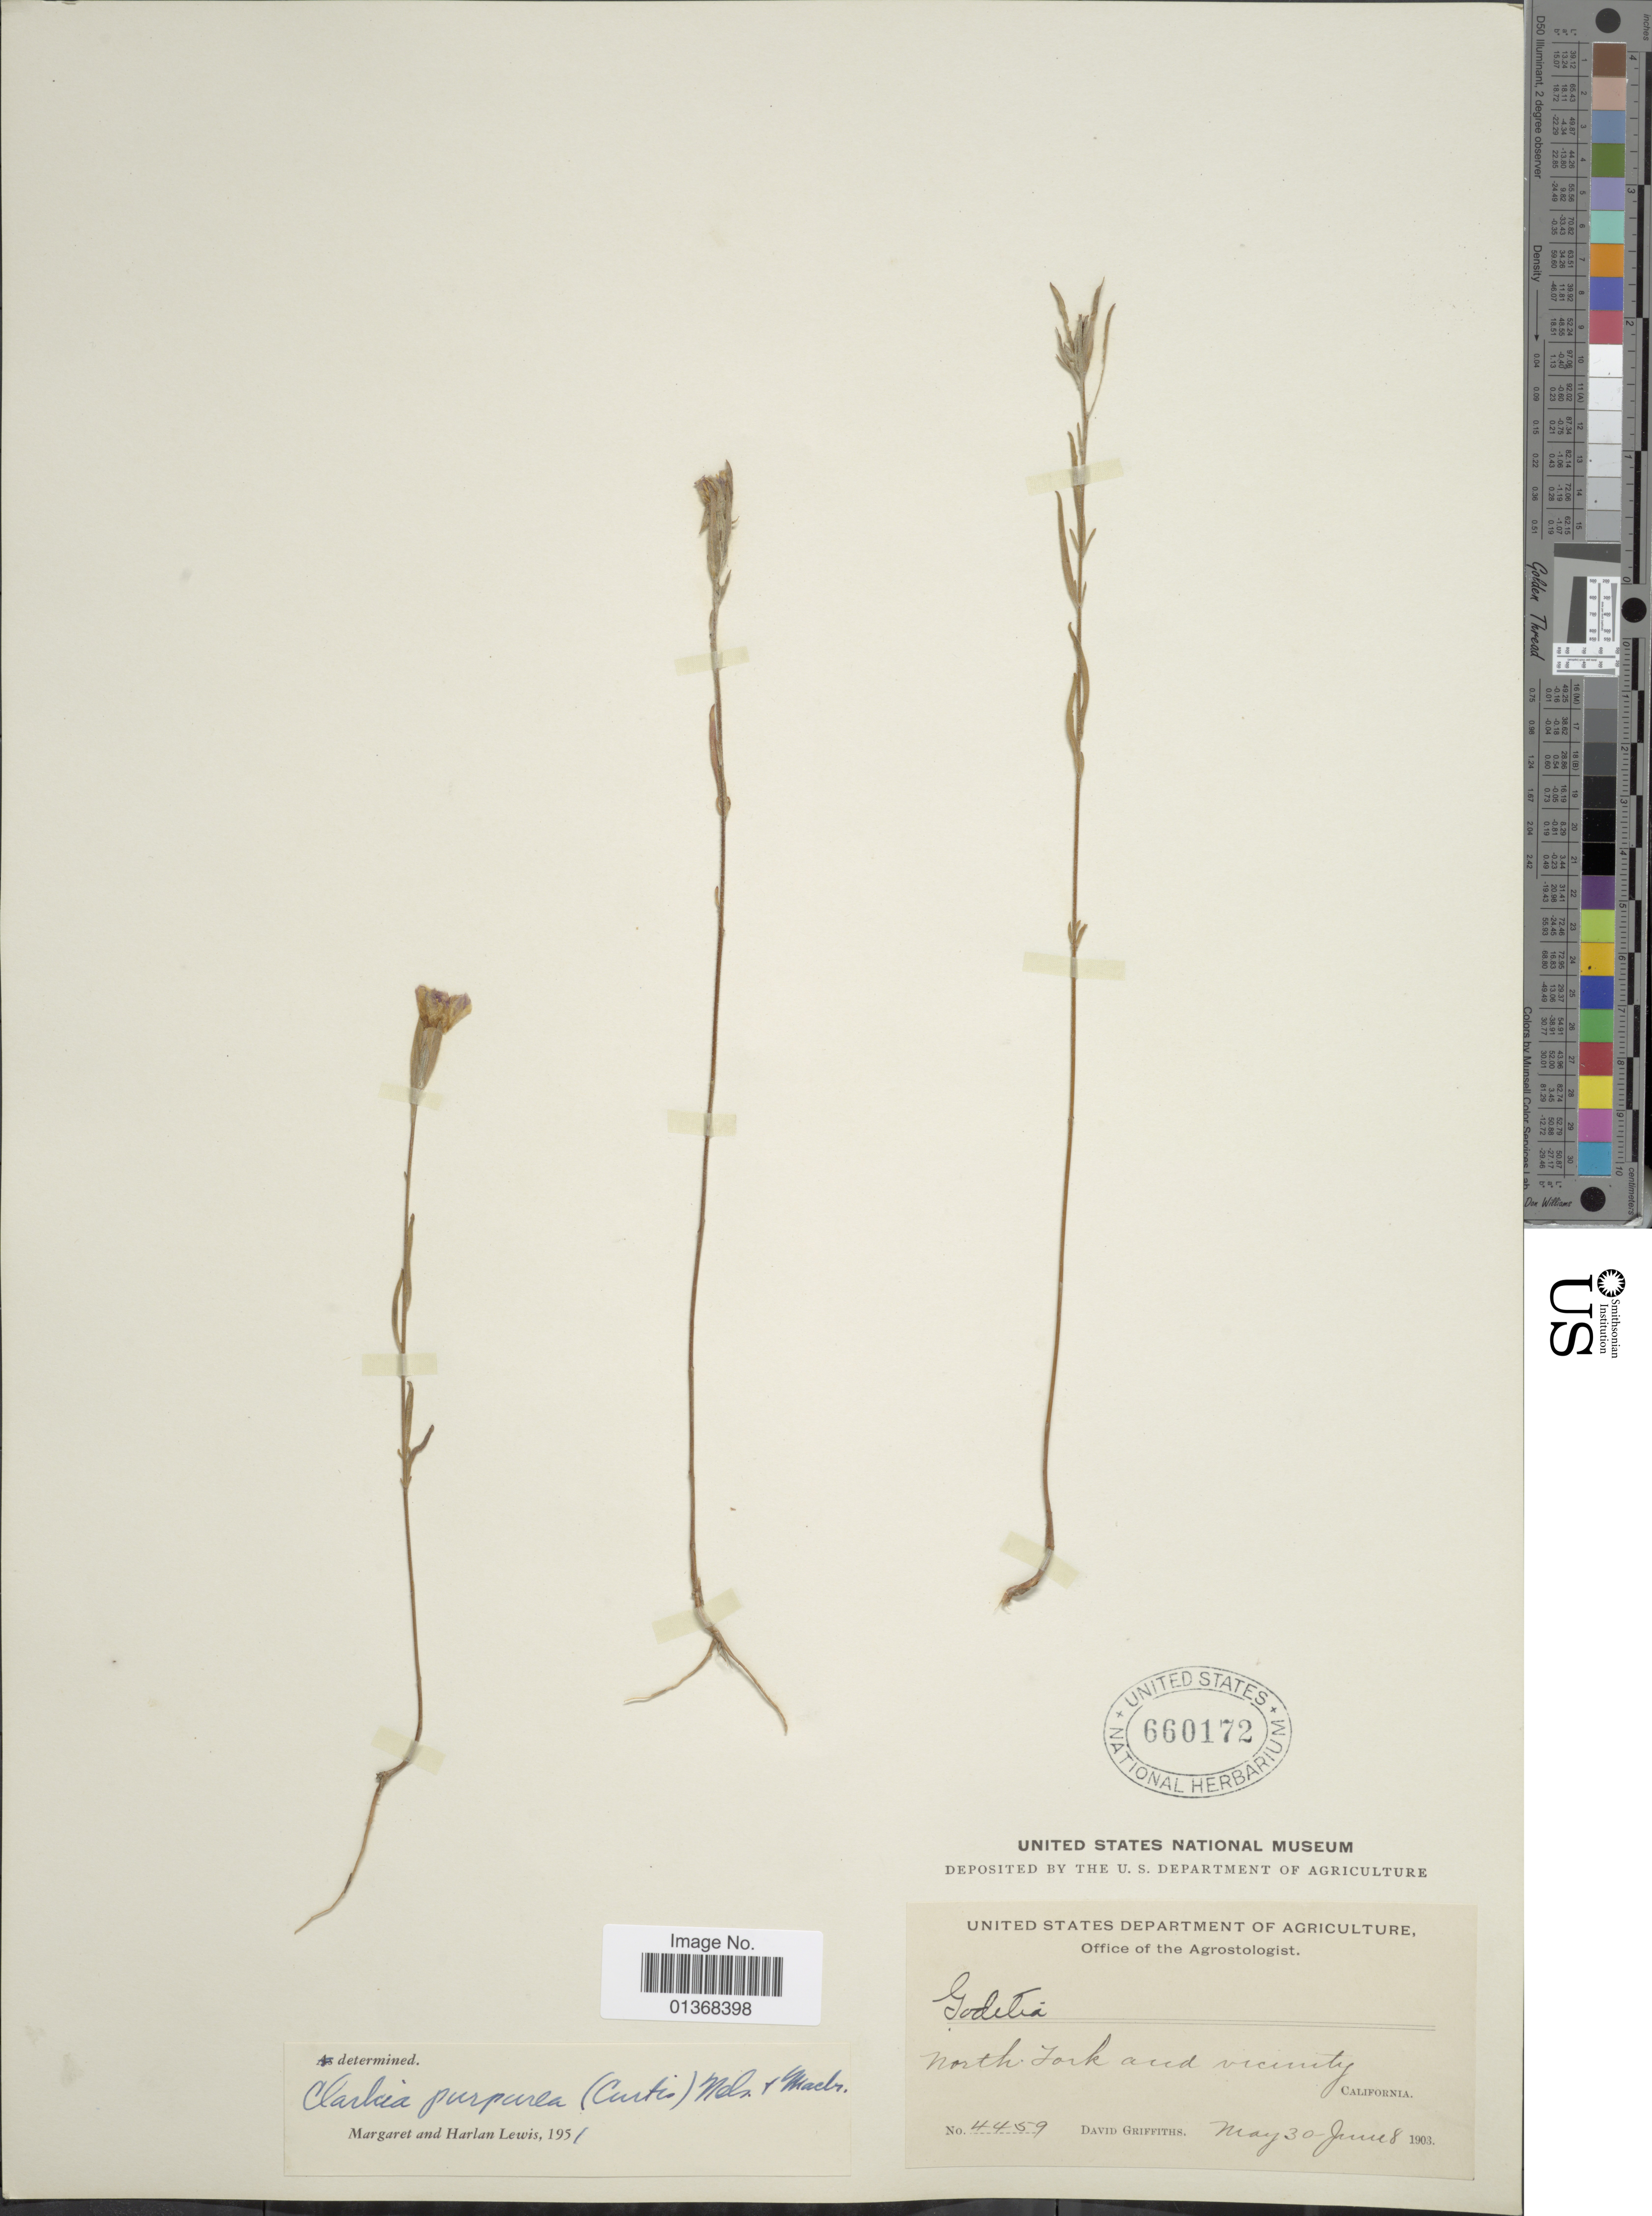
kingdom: Plantae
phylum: Tracheophyta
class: Magnoliopsida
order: Myrtales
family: Onagraceae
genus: Clarkia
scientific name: Clarkia purpurea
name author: (Curtis) A. Nelson & J.F. Macbr.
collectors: D. Griffiths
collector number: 4459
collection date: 1903-05-30/1903-06-08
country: United States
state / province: California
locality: North Fork and vicinity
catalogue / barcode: US 660172